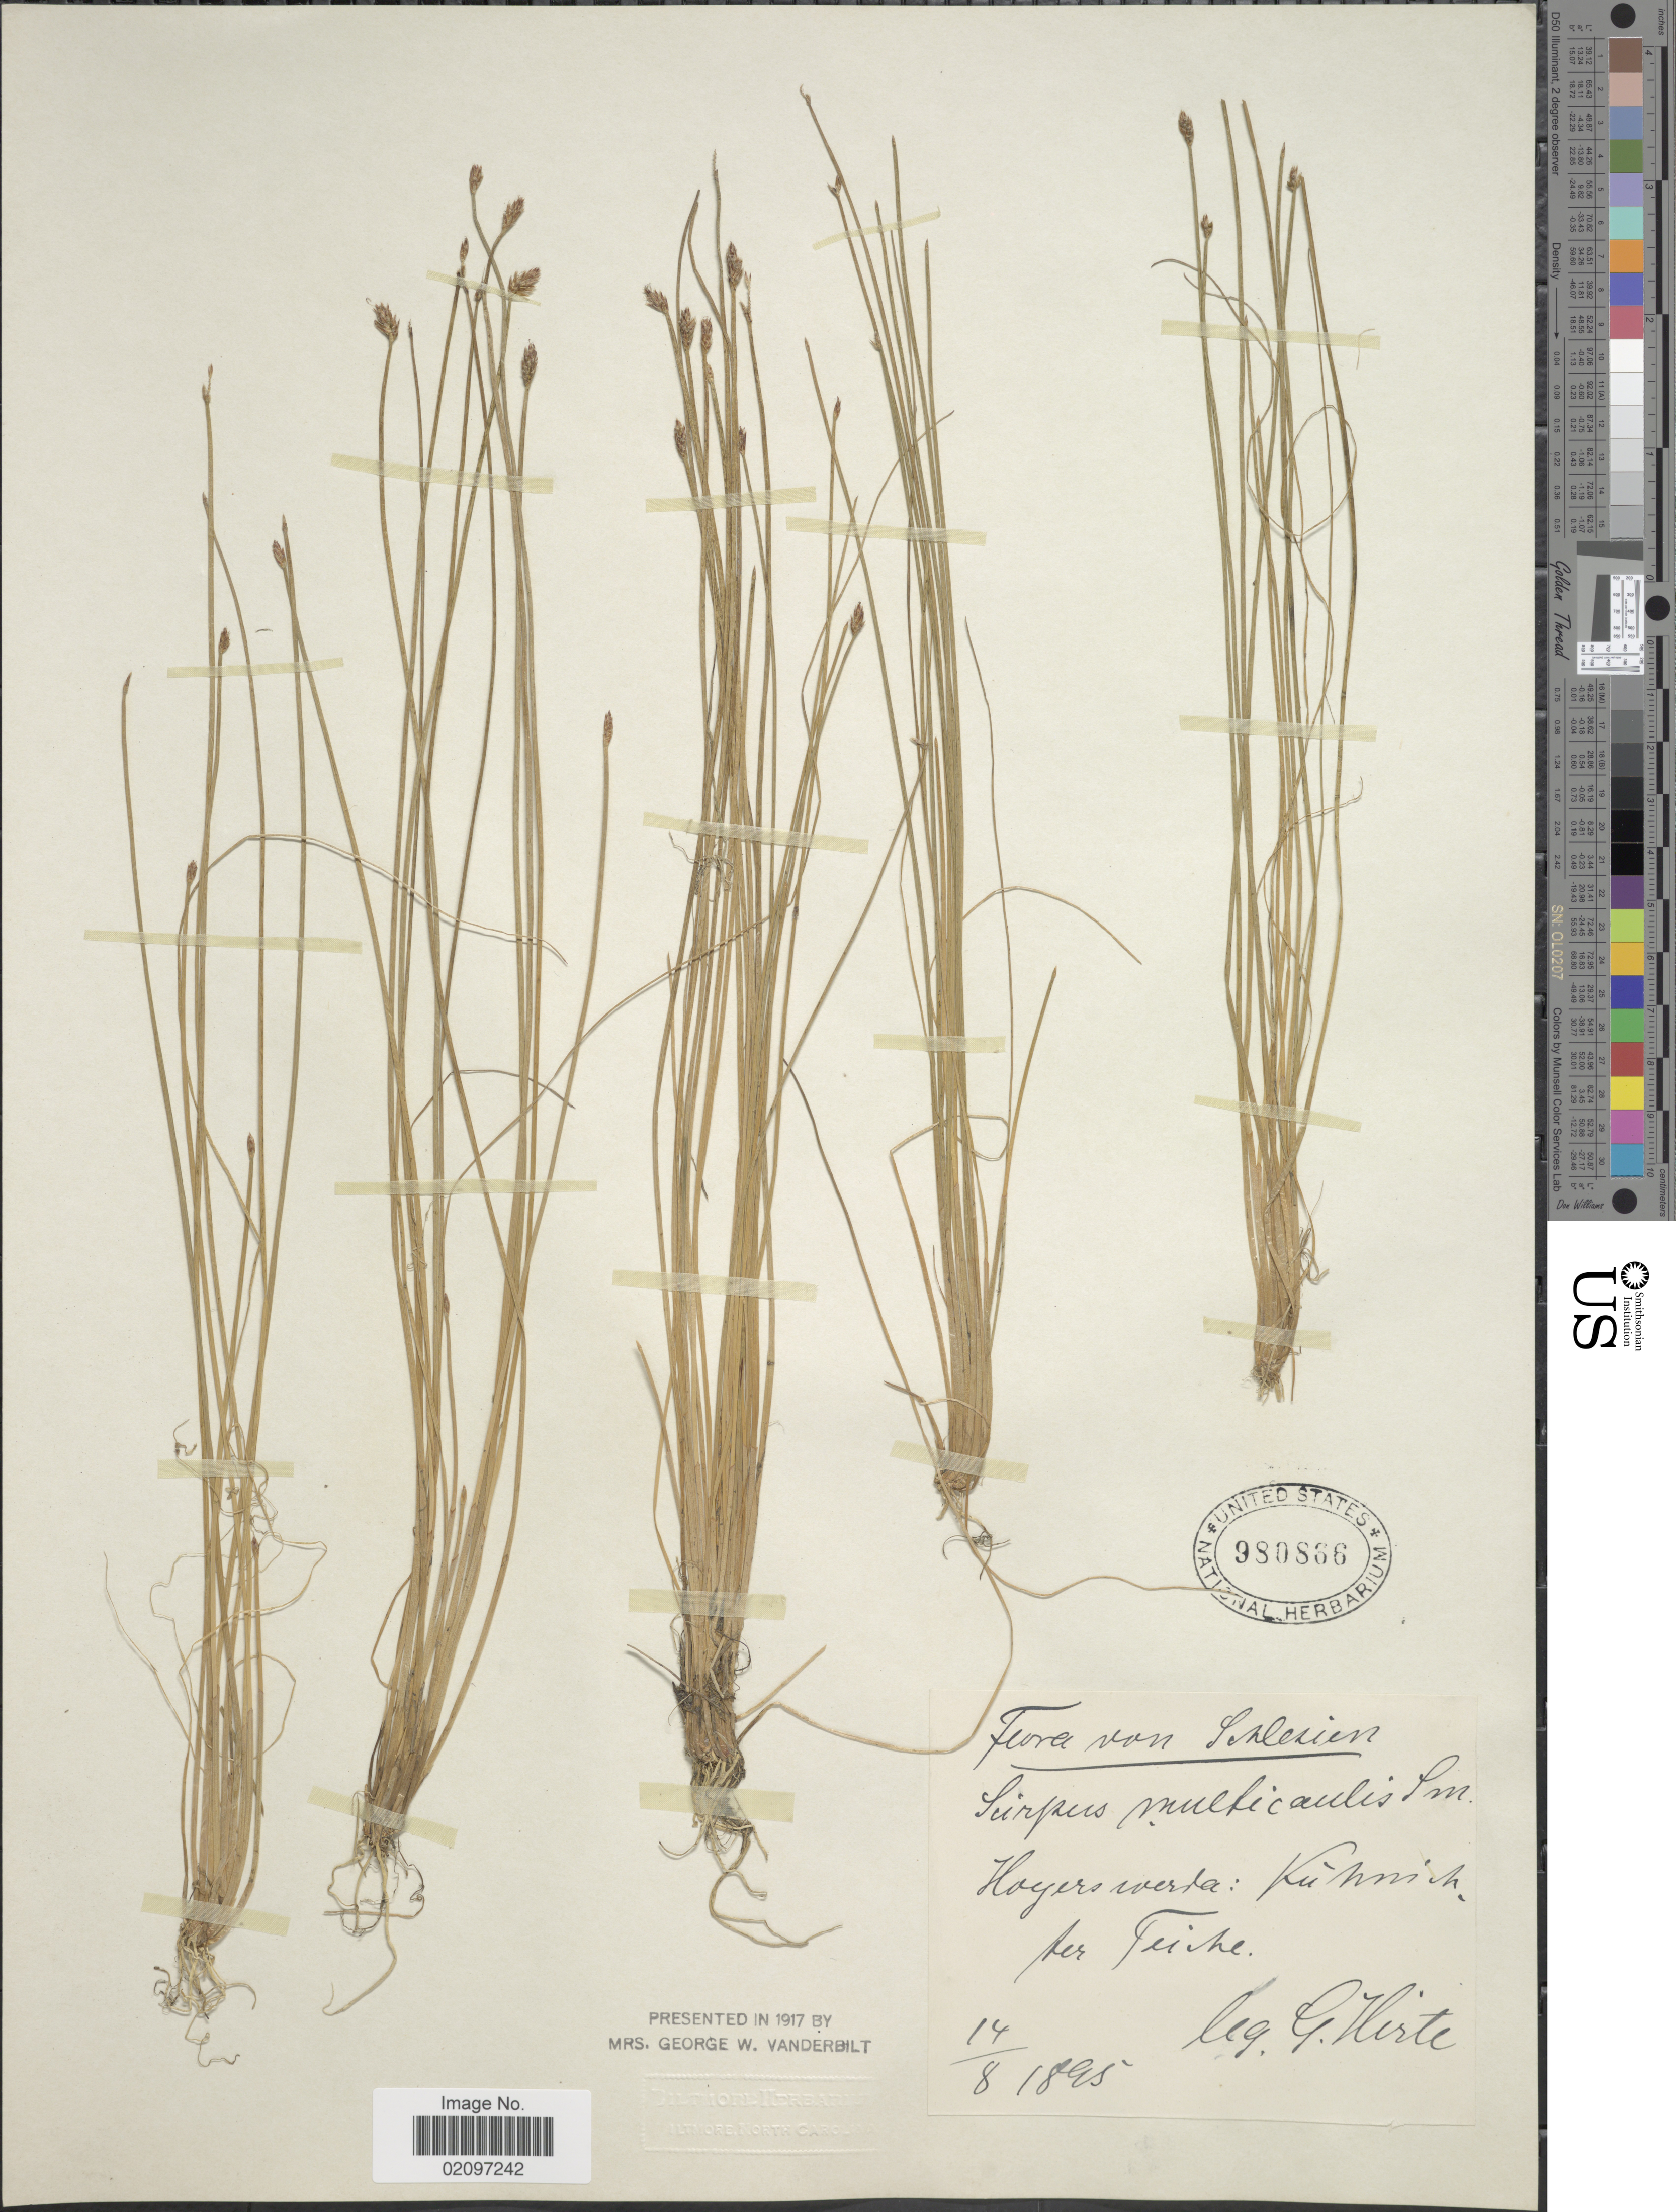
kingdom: Plantae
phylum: Tracheophyta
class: Liliopsida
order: Poales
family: Cyperaceae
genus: Eleocharis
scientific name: Eleocharis multicaulis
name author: (Sm.) Desv.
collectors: G. Herte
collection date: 1895-08-14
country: Germany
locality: Hoyerswerda: Kuhmick ter Teiche [interpreted]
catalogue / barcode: US 980866